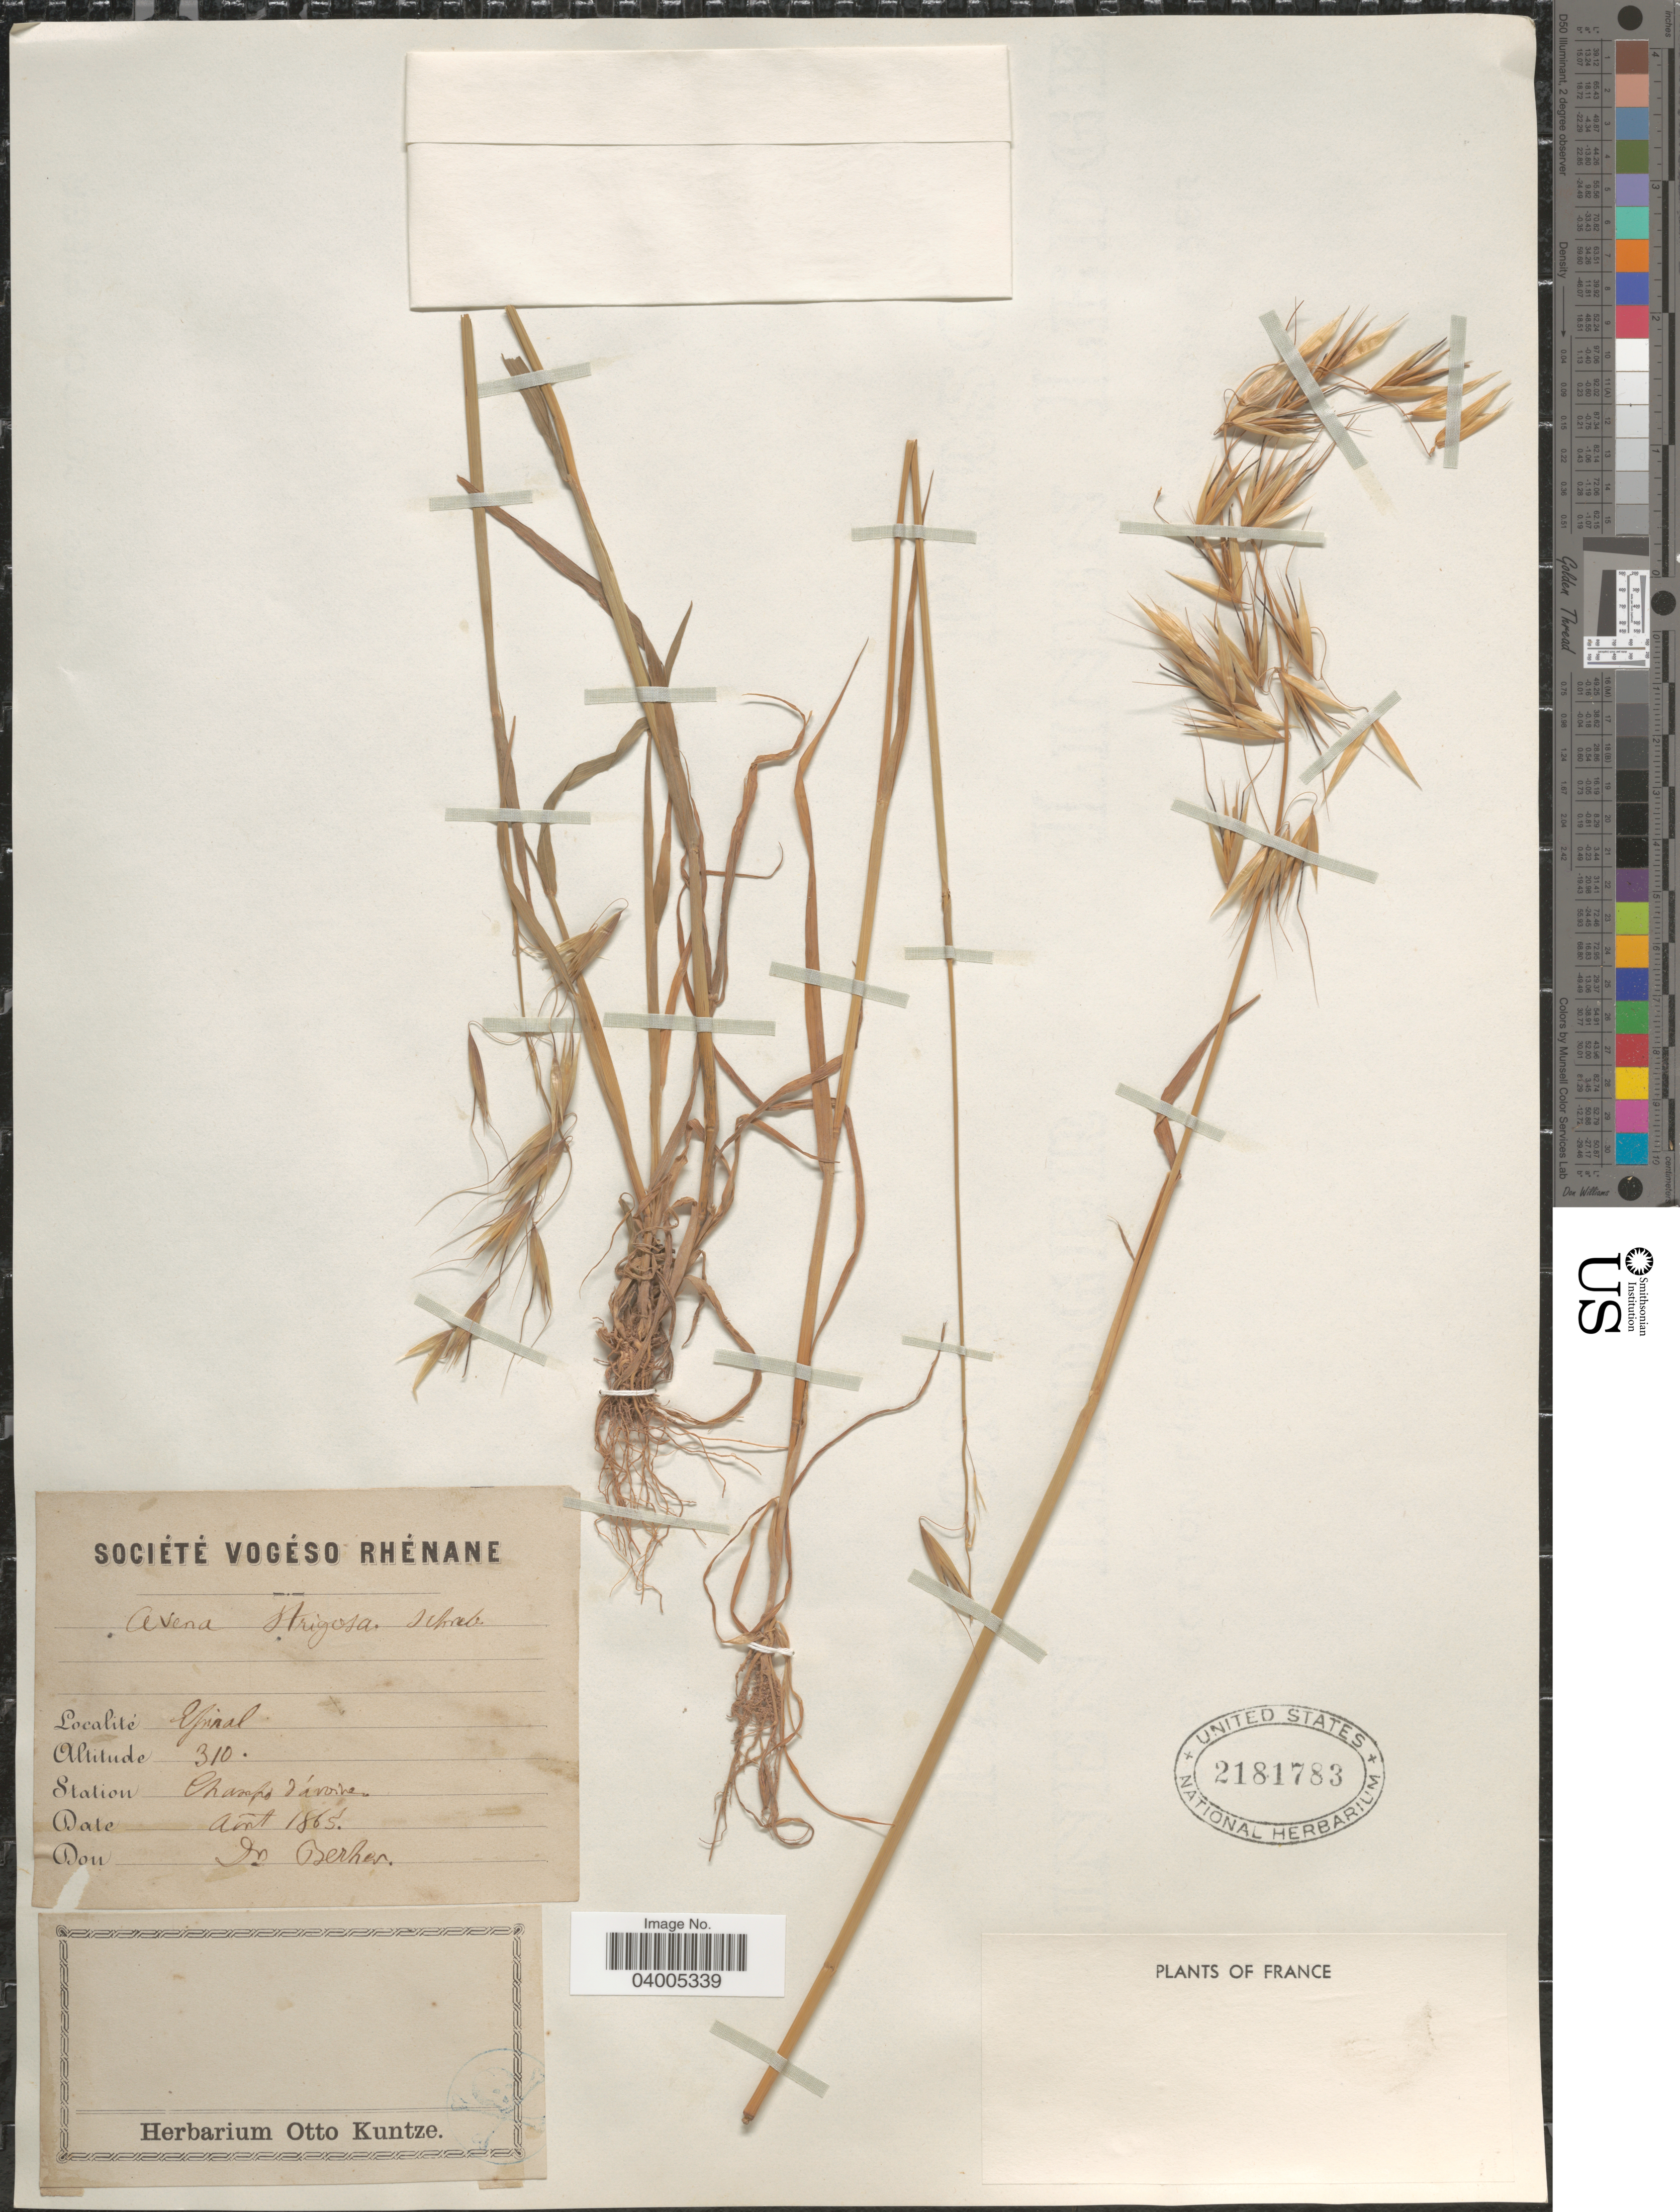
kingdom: Plantae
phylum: Tracheophyta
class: Liliopsida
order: Poales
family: Poaceae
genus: Avena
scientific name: Avena strigosa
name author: Schreb.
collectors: Berher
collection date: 1865-08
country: France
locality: Espinal.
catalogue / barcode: US 2181783